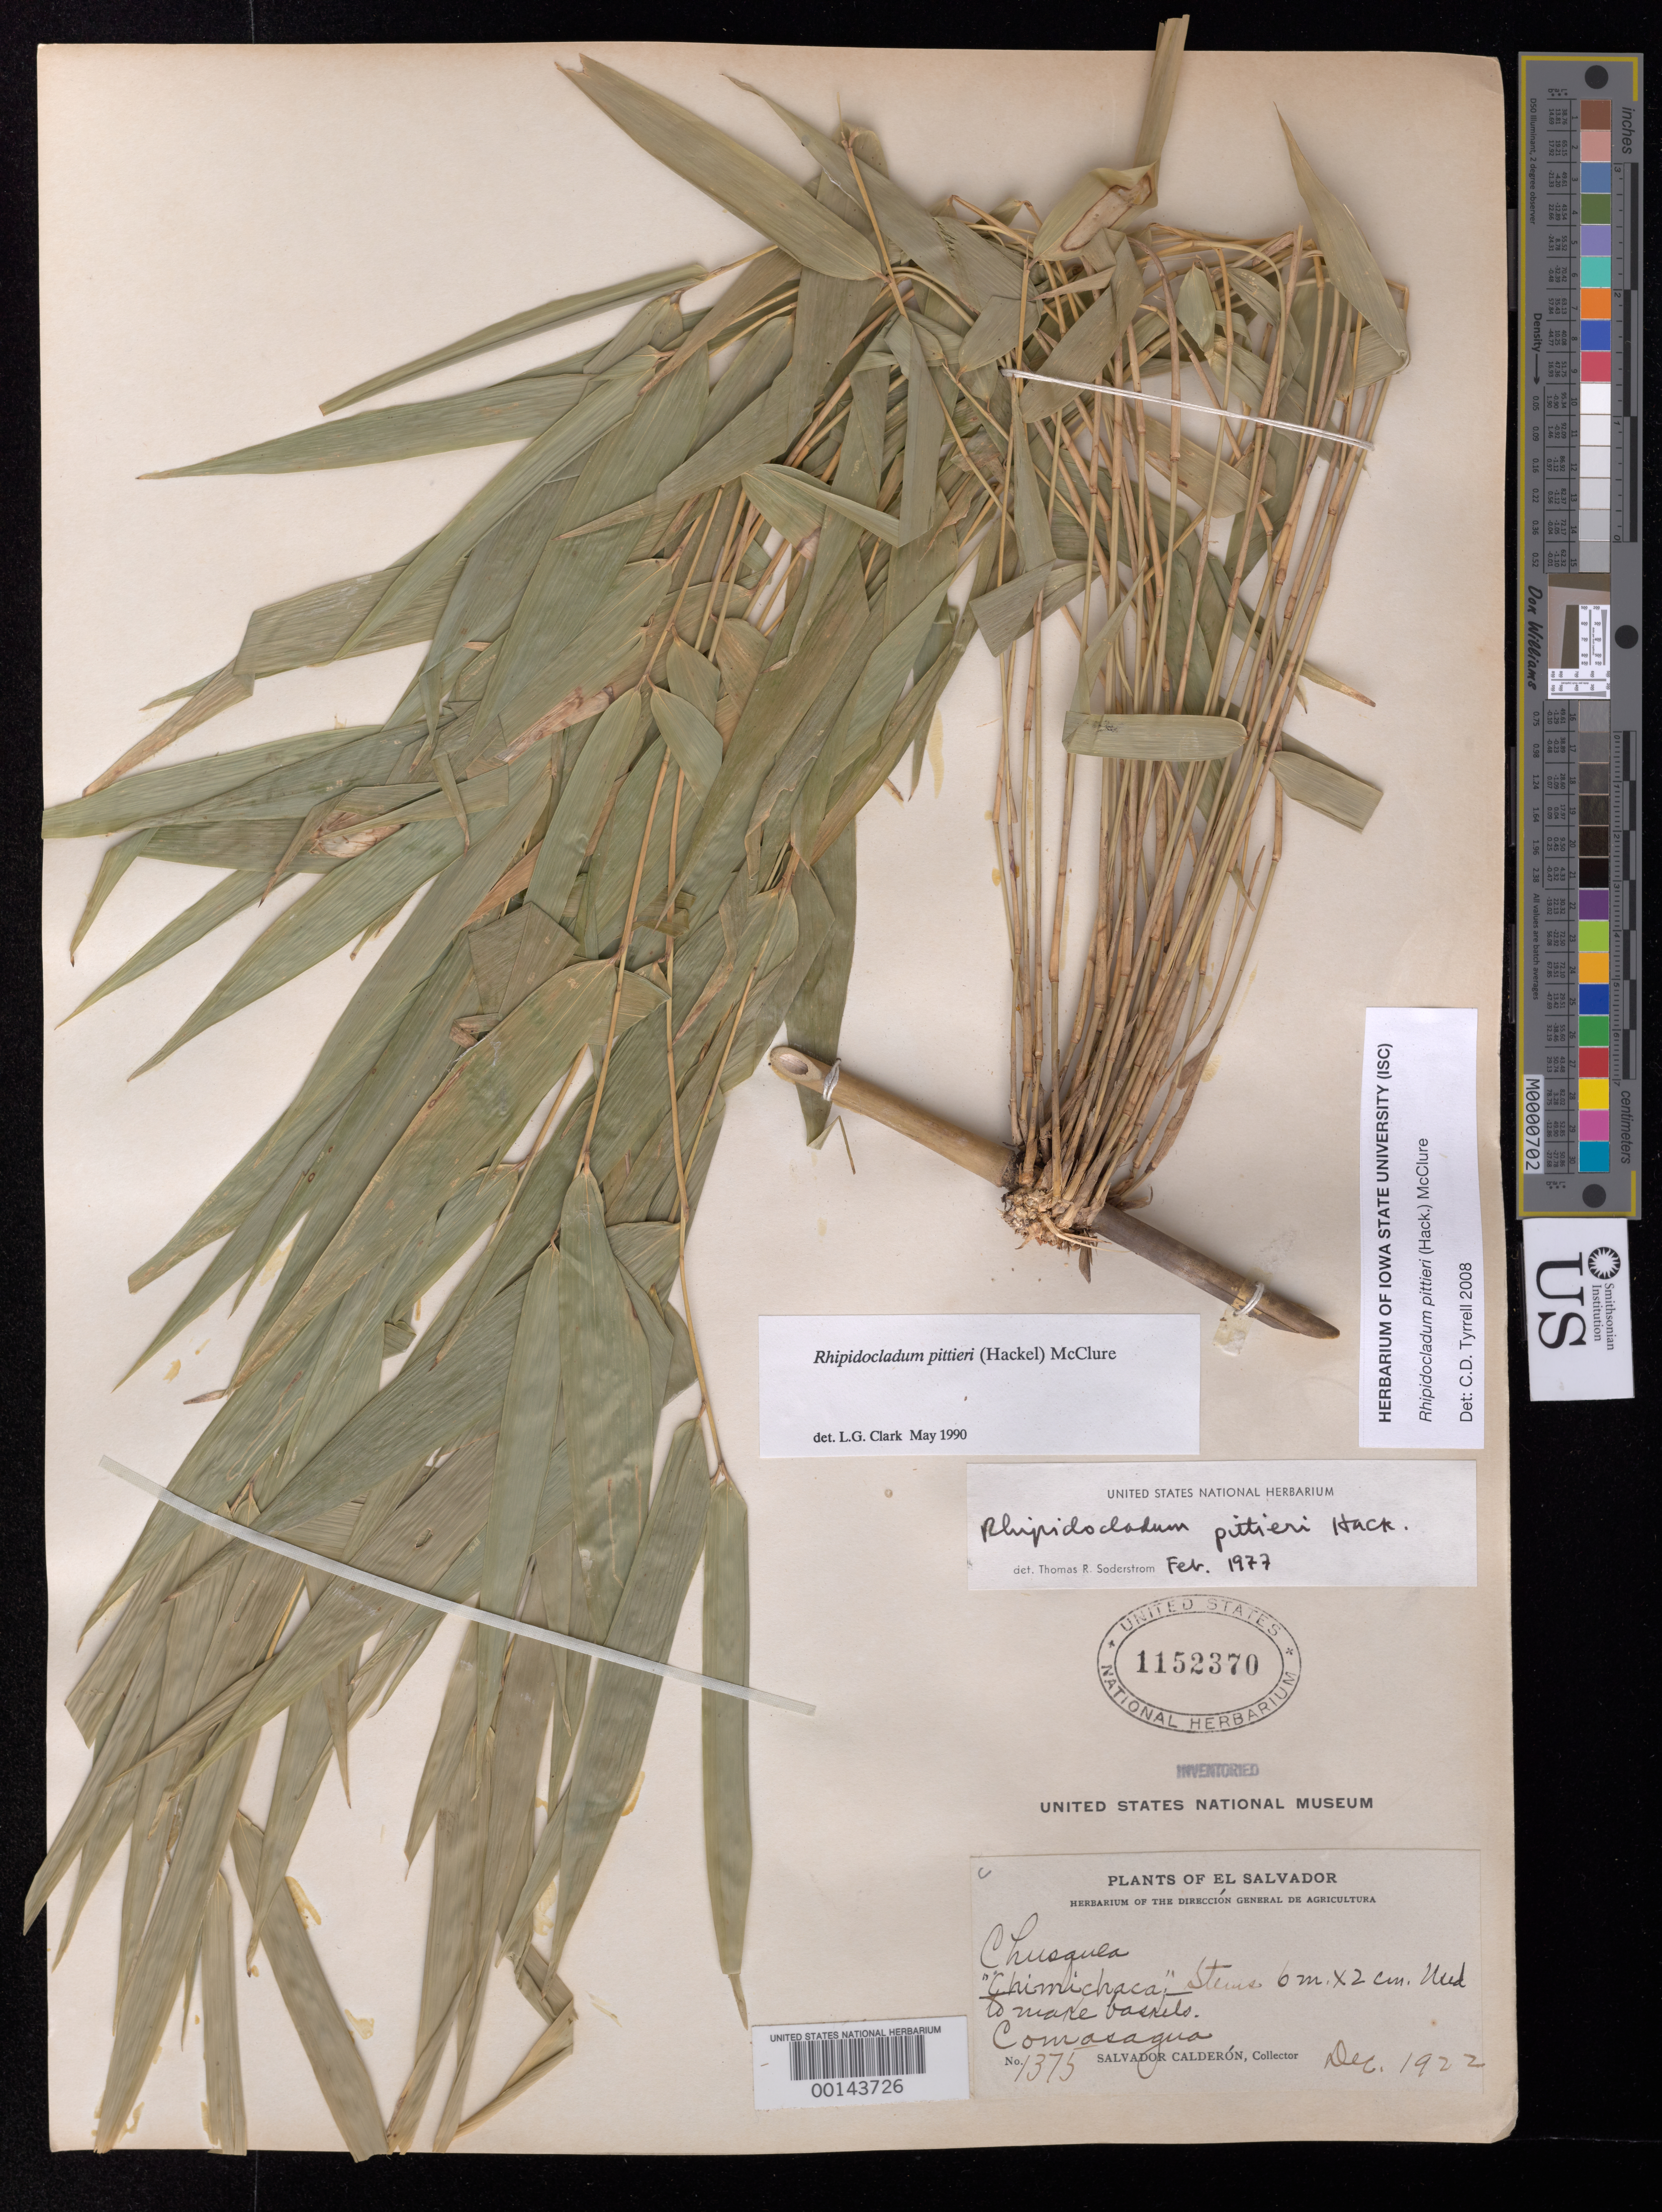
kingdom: Plantae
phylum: Tracheophyta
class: Liliopsida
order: Poales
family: Poaceae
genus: Rhipidocladum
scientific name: Rhipidocladum pittieri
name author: (J. Hack.) McClure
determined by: Tyrrell, C. D.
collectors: S. Calderón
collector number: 1375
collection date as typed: Dec 1922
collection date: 1922-12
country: El Salvador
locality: Comasagua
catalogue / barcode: US 1152370